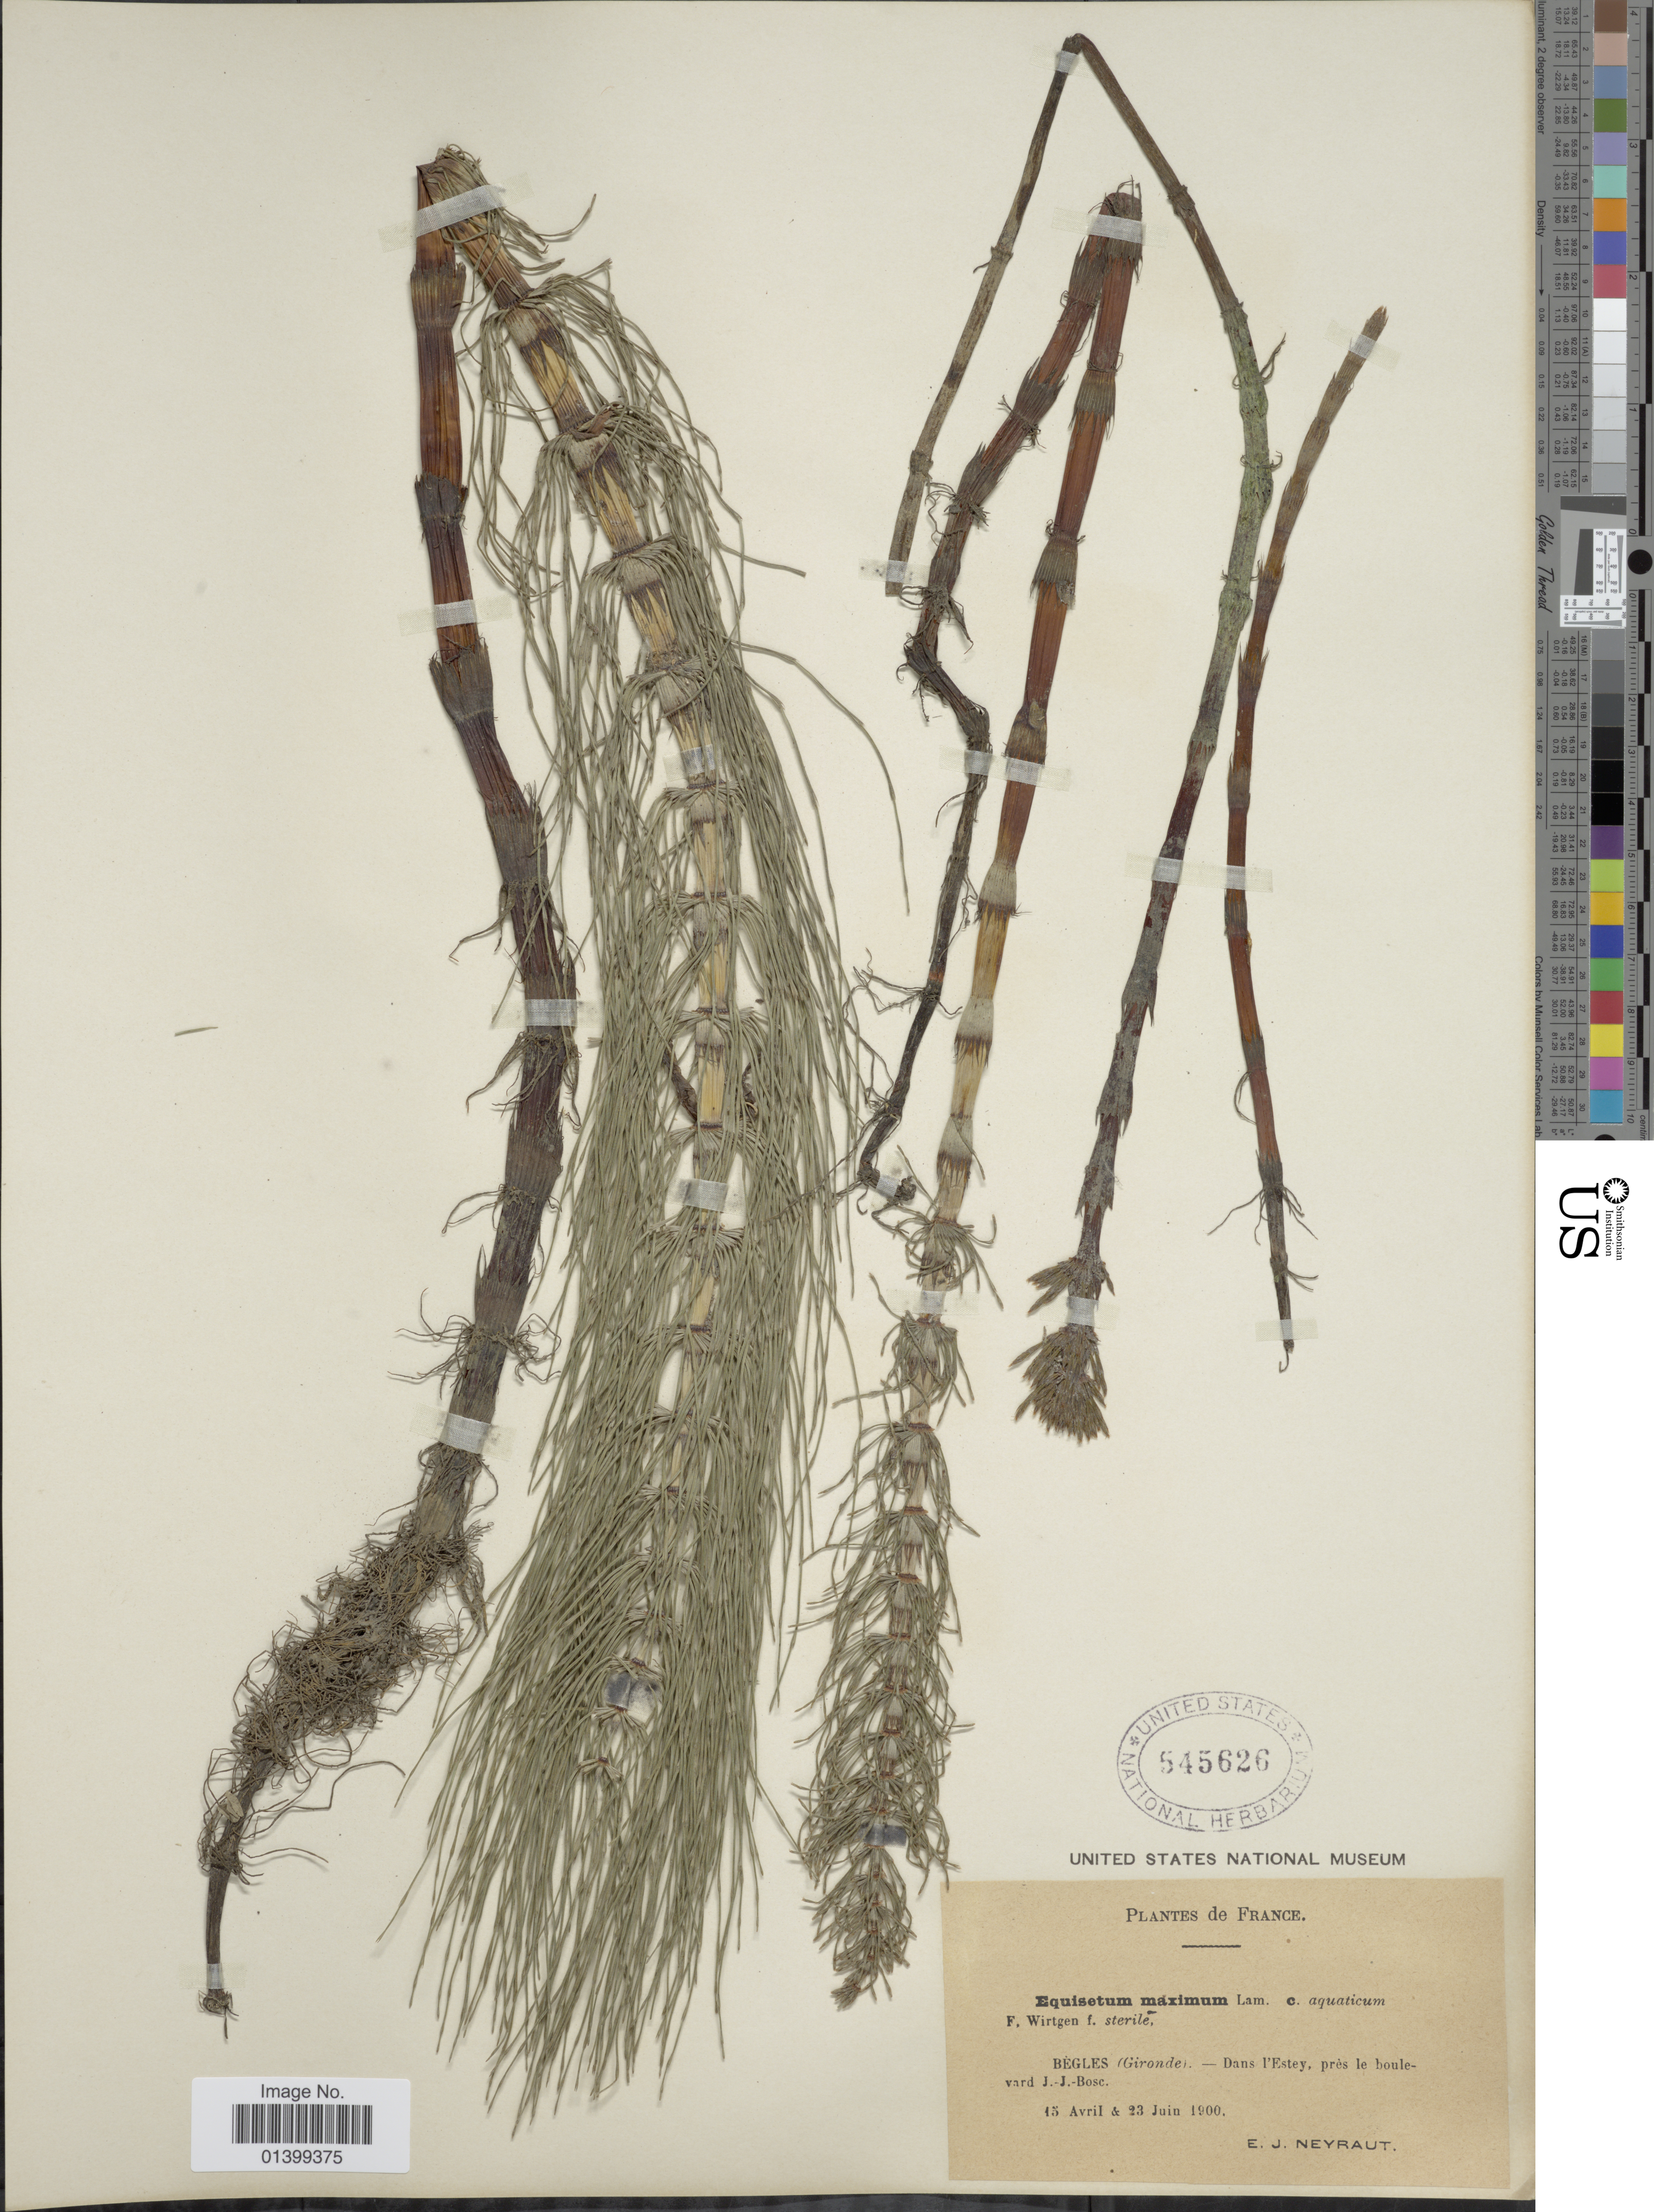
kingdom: Plantae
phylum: Tracheophyta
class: Polypodiopsida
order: Equisetales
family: Equisetaceae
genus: Equisetum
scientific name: Equisetum telmateia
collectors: E. Neyraut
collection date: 1900-04-15/1900-06-23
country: France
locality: Bègles (Gironde).- Dans l'Estey, près boulevard J.-J.-Bose.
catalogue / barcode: US 545626